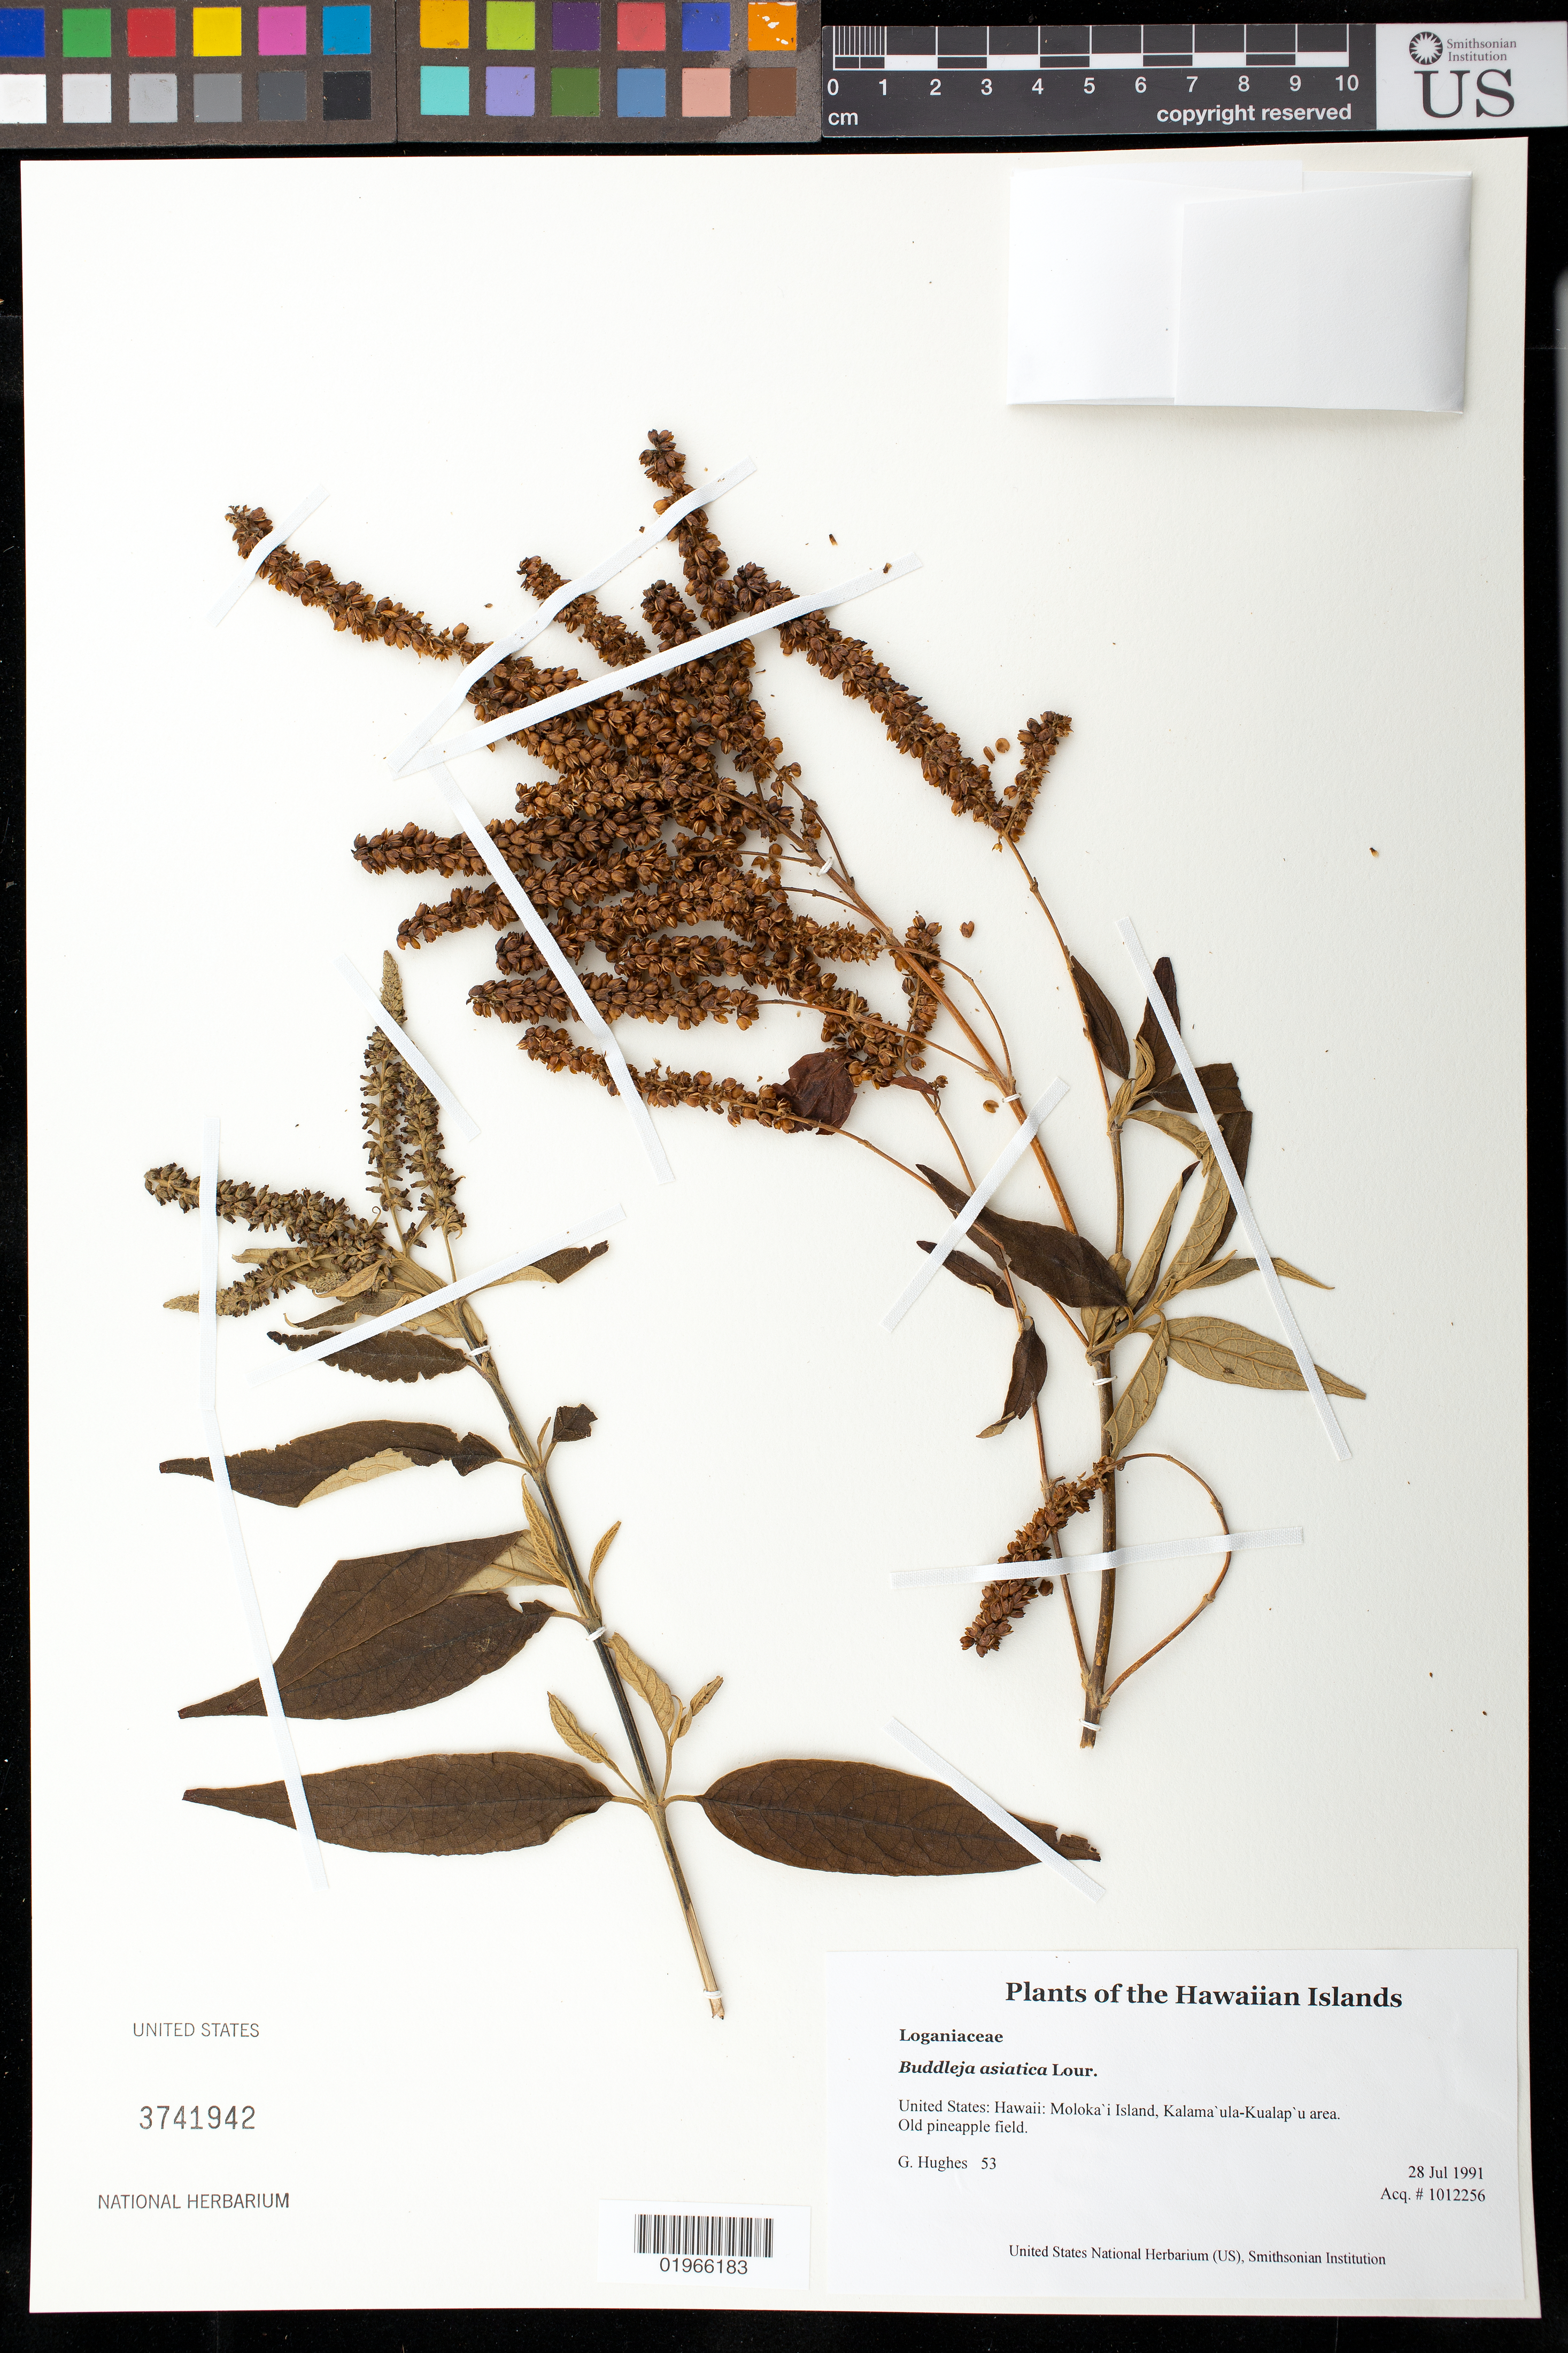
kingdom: Plantae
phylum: Tracheophyta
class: Magnoliopsida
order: Lamiales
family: Scrophulariaceae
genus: Buddleja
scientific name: Buddleja asiatica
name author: Lour.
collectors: G. Hughes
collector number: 53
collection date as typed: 7-28-91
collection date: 1991-07-28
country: United States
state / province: Hawaii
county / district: Maui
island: Moloka'i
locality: Kalama'ula-Kualap'u area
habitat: Old pineapple field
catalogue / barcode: US 3741942